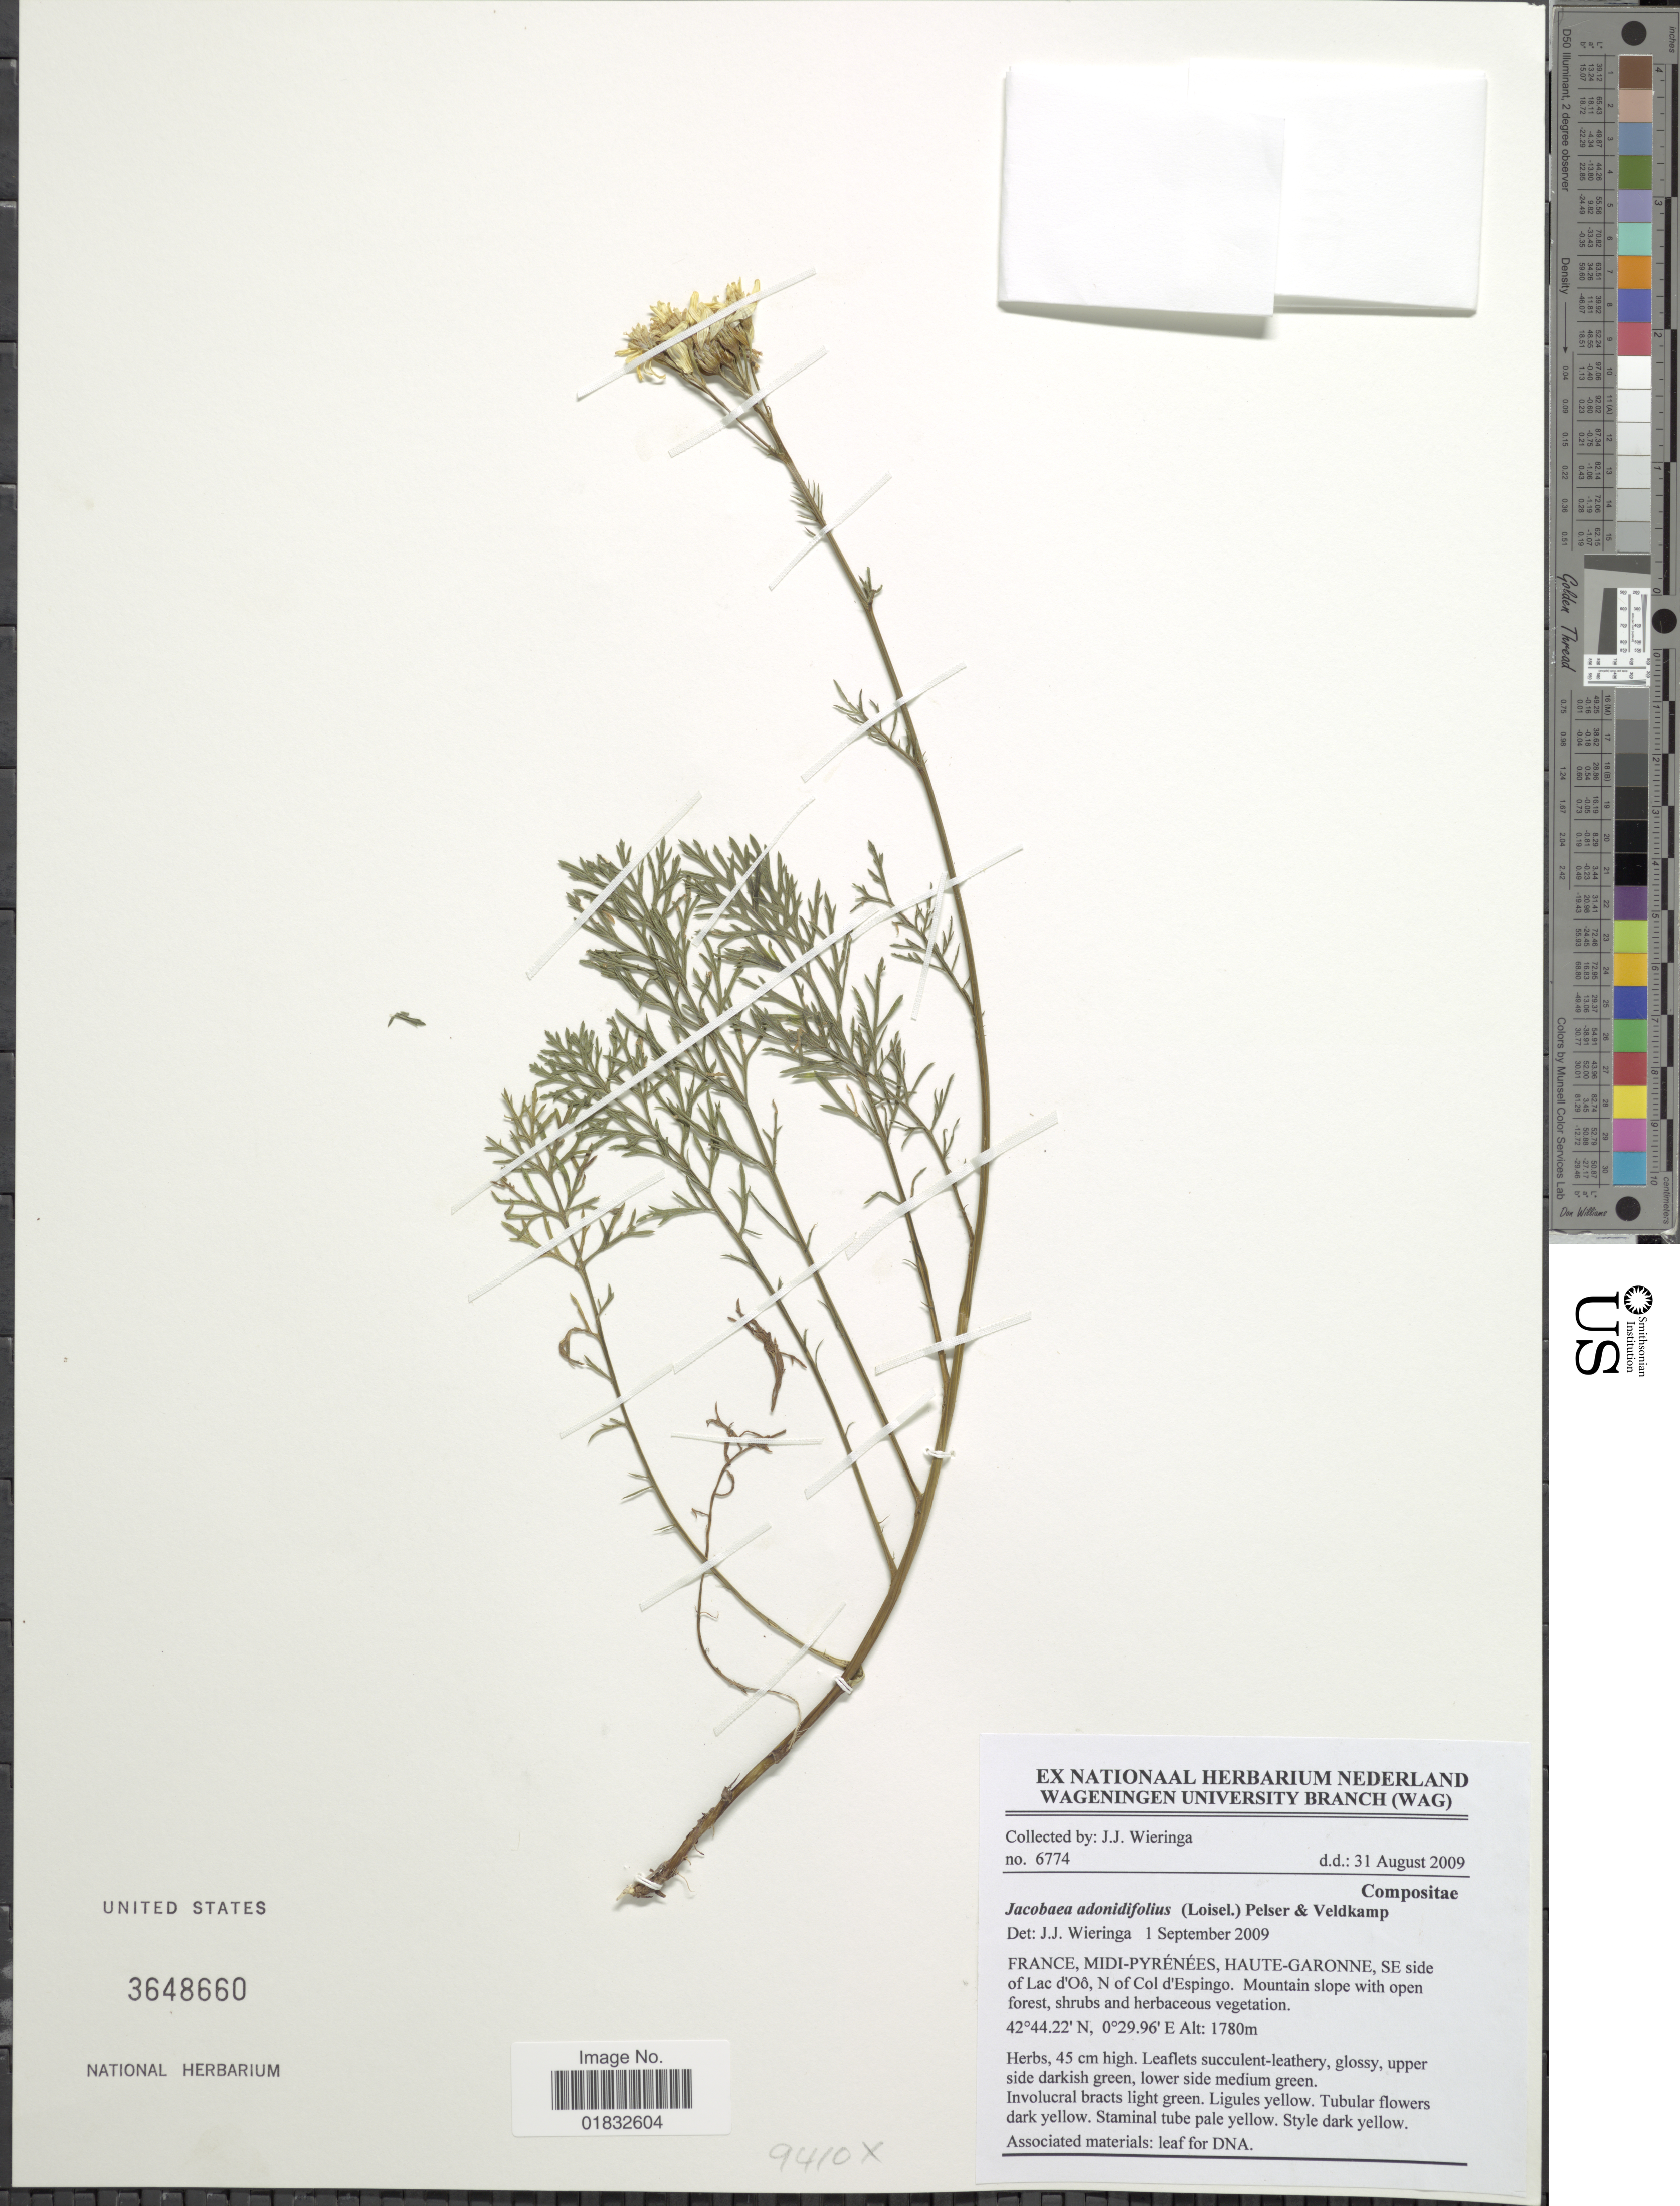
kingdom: Plantae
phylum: Tracheophyta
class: Magnoliopsida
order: Asterales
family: Asteraceae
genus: Jacobaea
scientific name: Jacobaea adonidifolia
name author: (Loisel.) Pelser & Veldkamp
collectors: J. Wieringa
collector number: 6774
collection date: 2009-08-31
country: France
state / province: Occitanie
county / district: Haute-Garonne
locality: Haute-Garonne, SE side of Lac d'Oô, N of Col d'Espingo. Mountain slope with open forest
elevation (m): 1780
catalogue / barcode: US 3648660